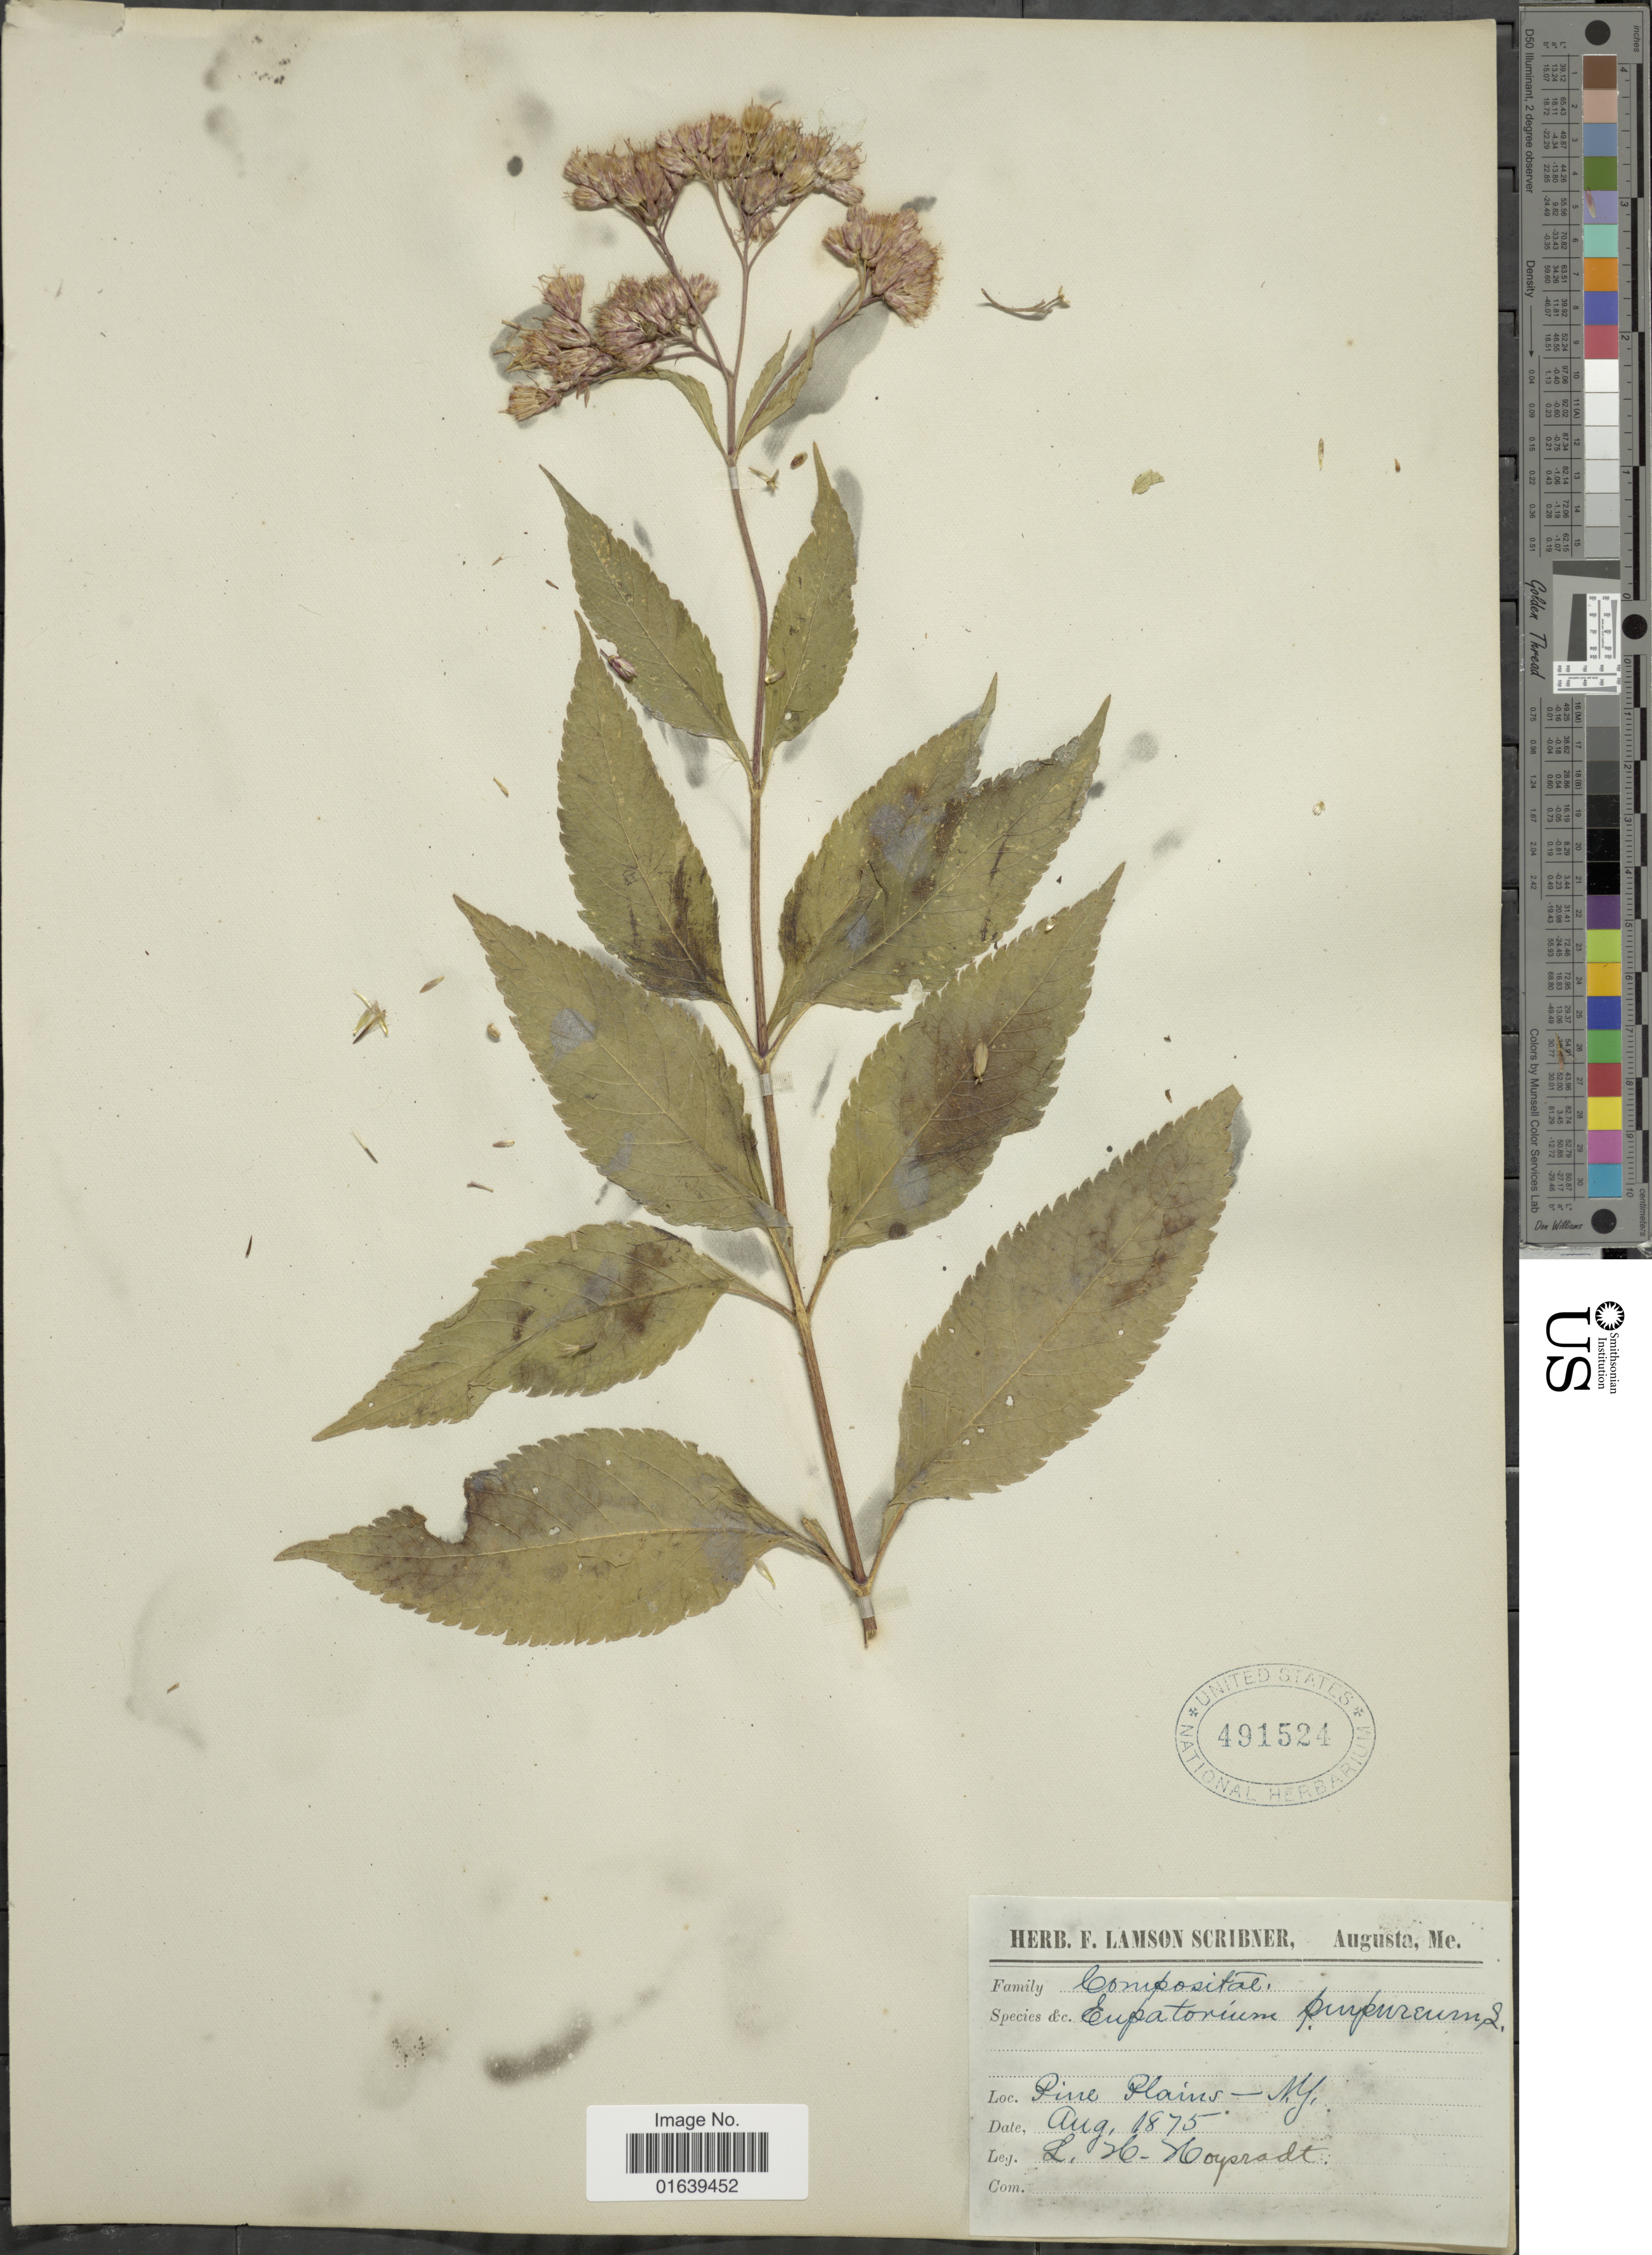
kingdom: Plantae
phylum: Tracheophyta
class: Magnoliopsida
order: Asterales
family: Asteraceae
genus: Eupatorium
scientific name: Eupatorium maculatum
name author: L.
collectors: L. Hoysradt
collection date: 1875-08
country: United States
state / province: New York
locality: Pine Plains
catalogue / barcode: US 491524